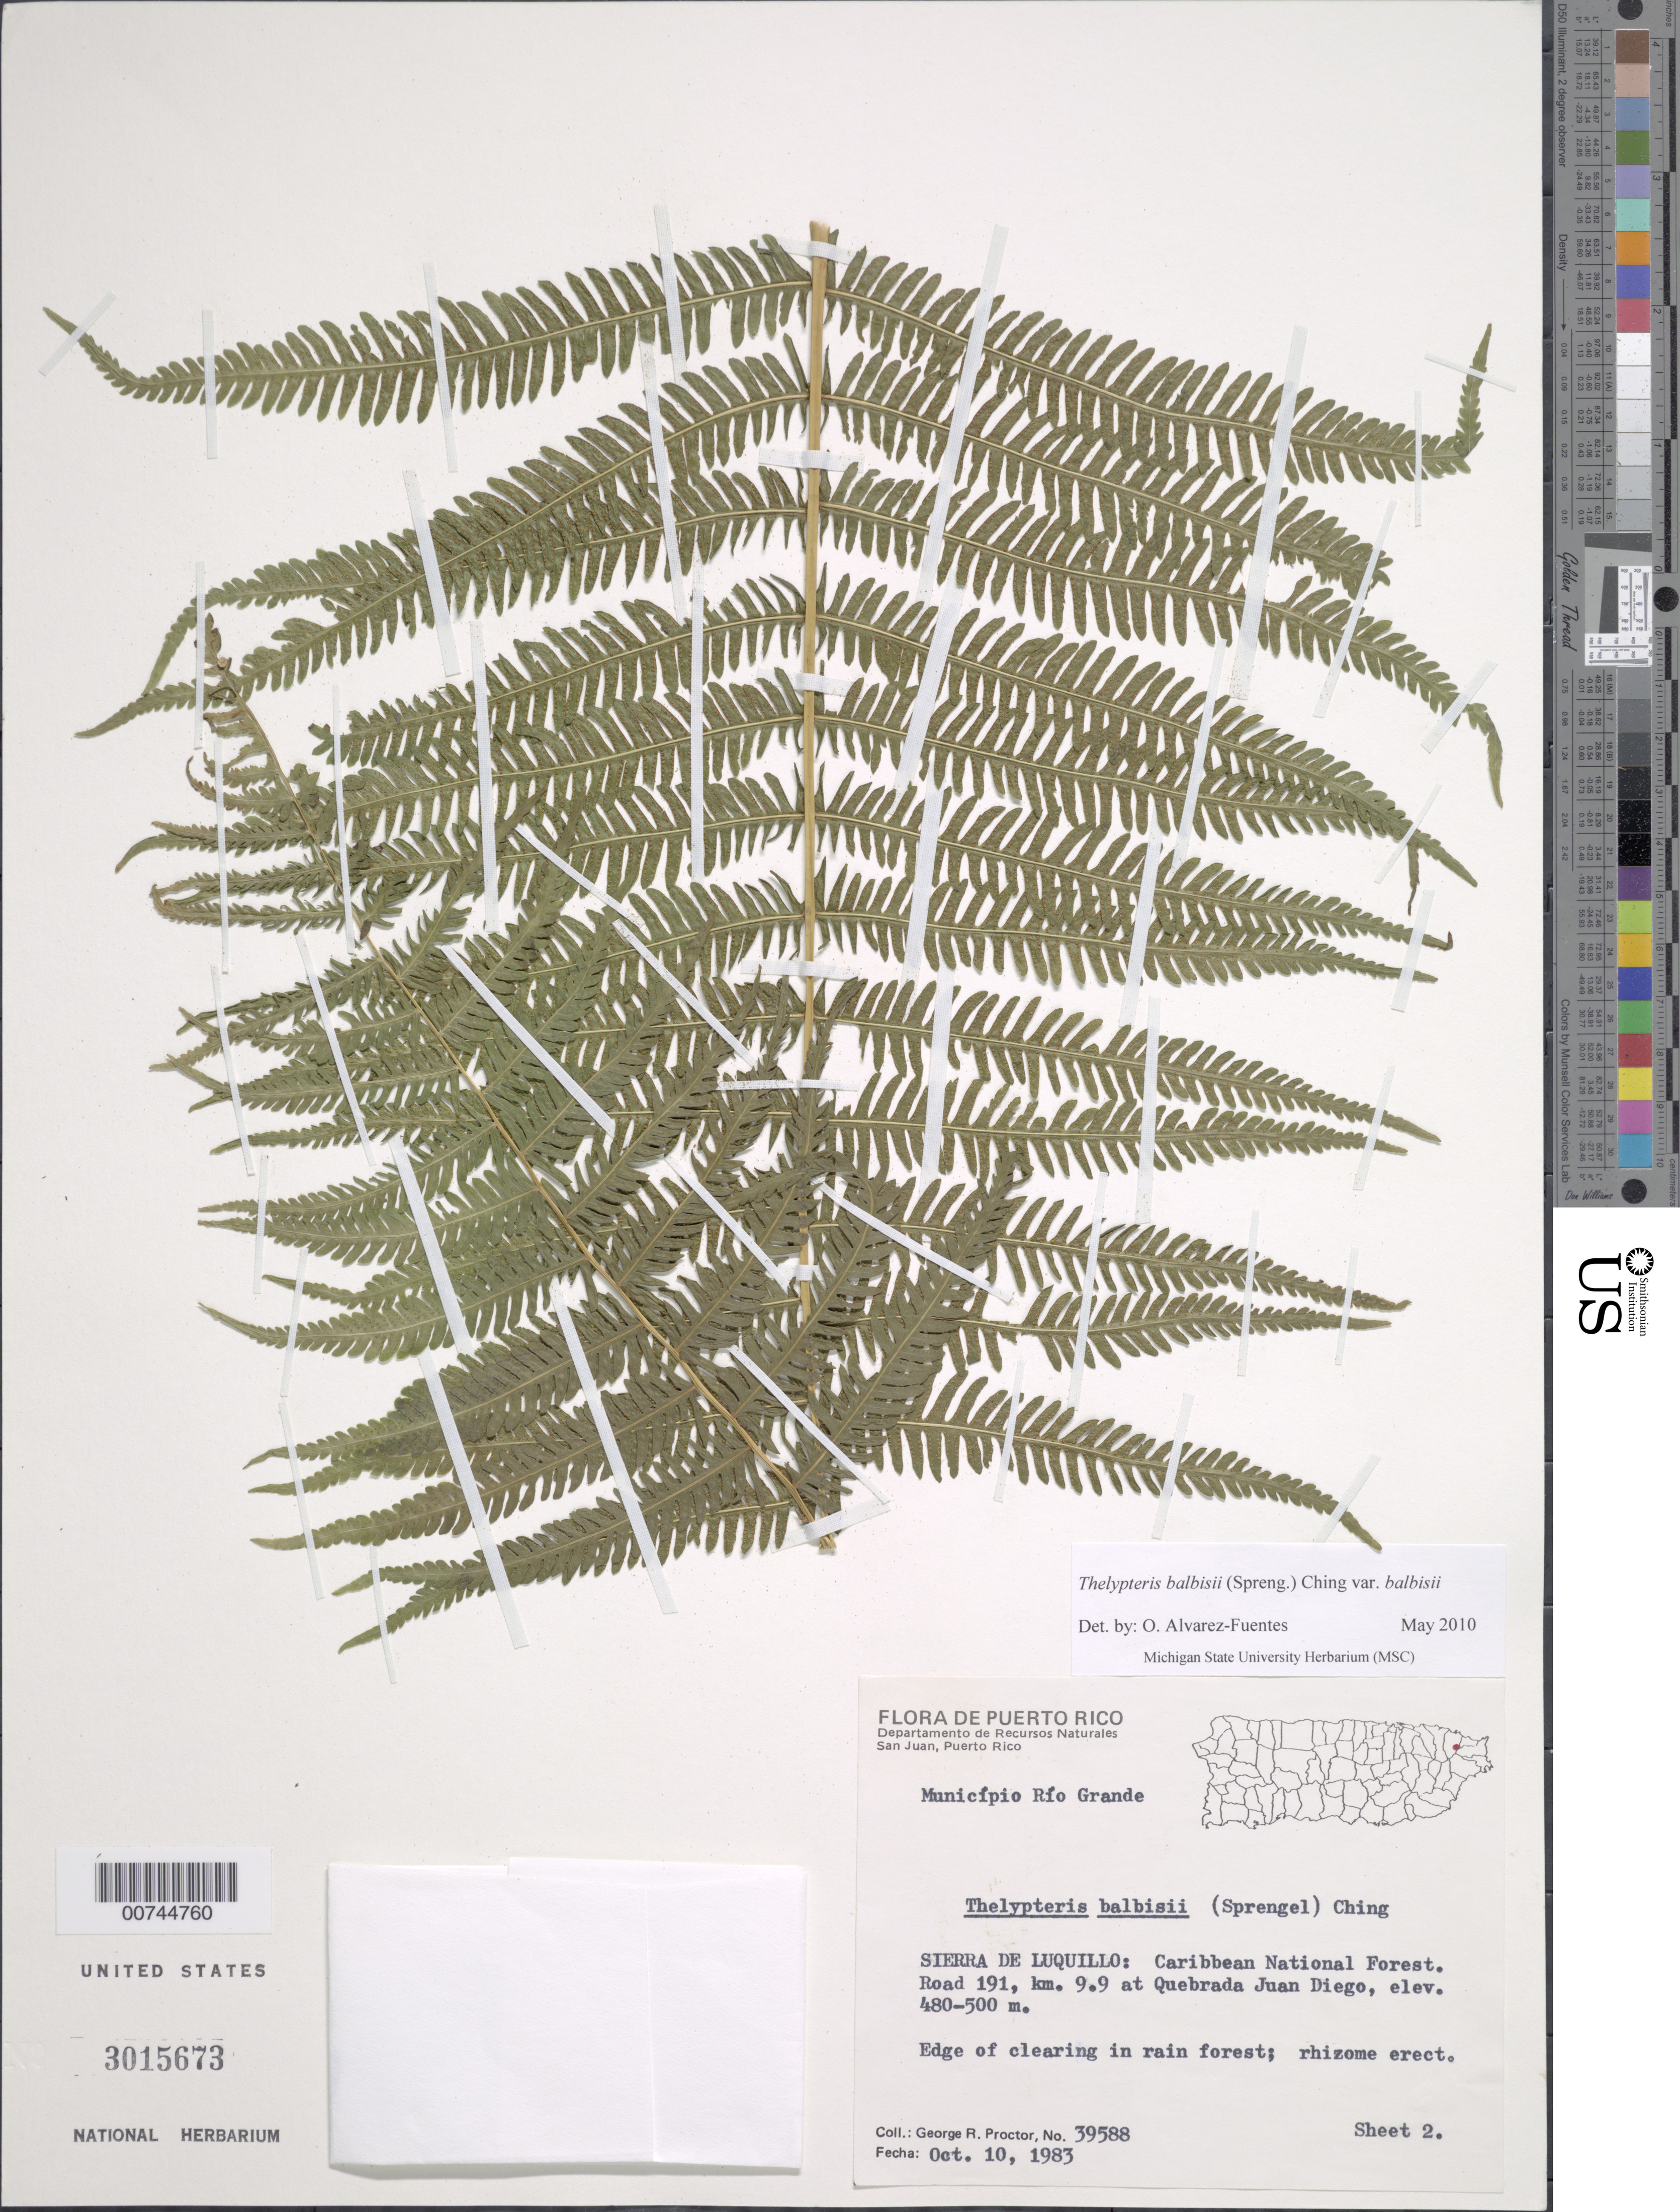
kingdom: Plantae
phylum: Tracheophyta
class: Polypodiopsida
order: Polypodiales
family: Thelypteridaceae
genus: Amauropelta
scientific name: Amauropelta balbisii (Spreng.) comb. nov., ined. 2015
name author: (Spreng.)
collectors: G. R. Proctor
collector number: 39588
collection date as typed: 10 Oct 1983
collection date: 1983-10-10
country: Puerto Rico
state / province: Río Grande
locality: Sierra de Luquillo: Caribbean National Forest. Road 191, km 9.9 at Quebrada Juan Diego. Municipio Río Grande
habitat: Edge of clearing in rain forest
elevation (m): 480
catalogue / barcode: US 3015673